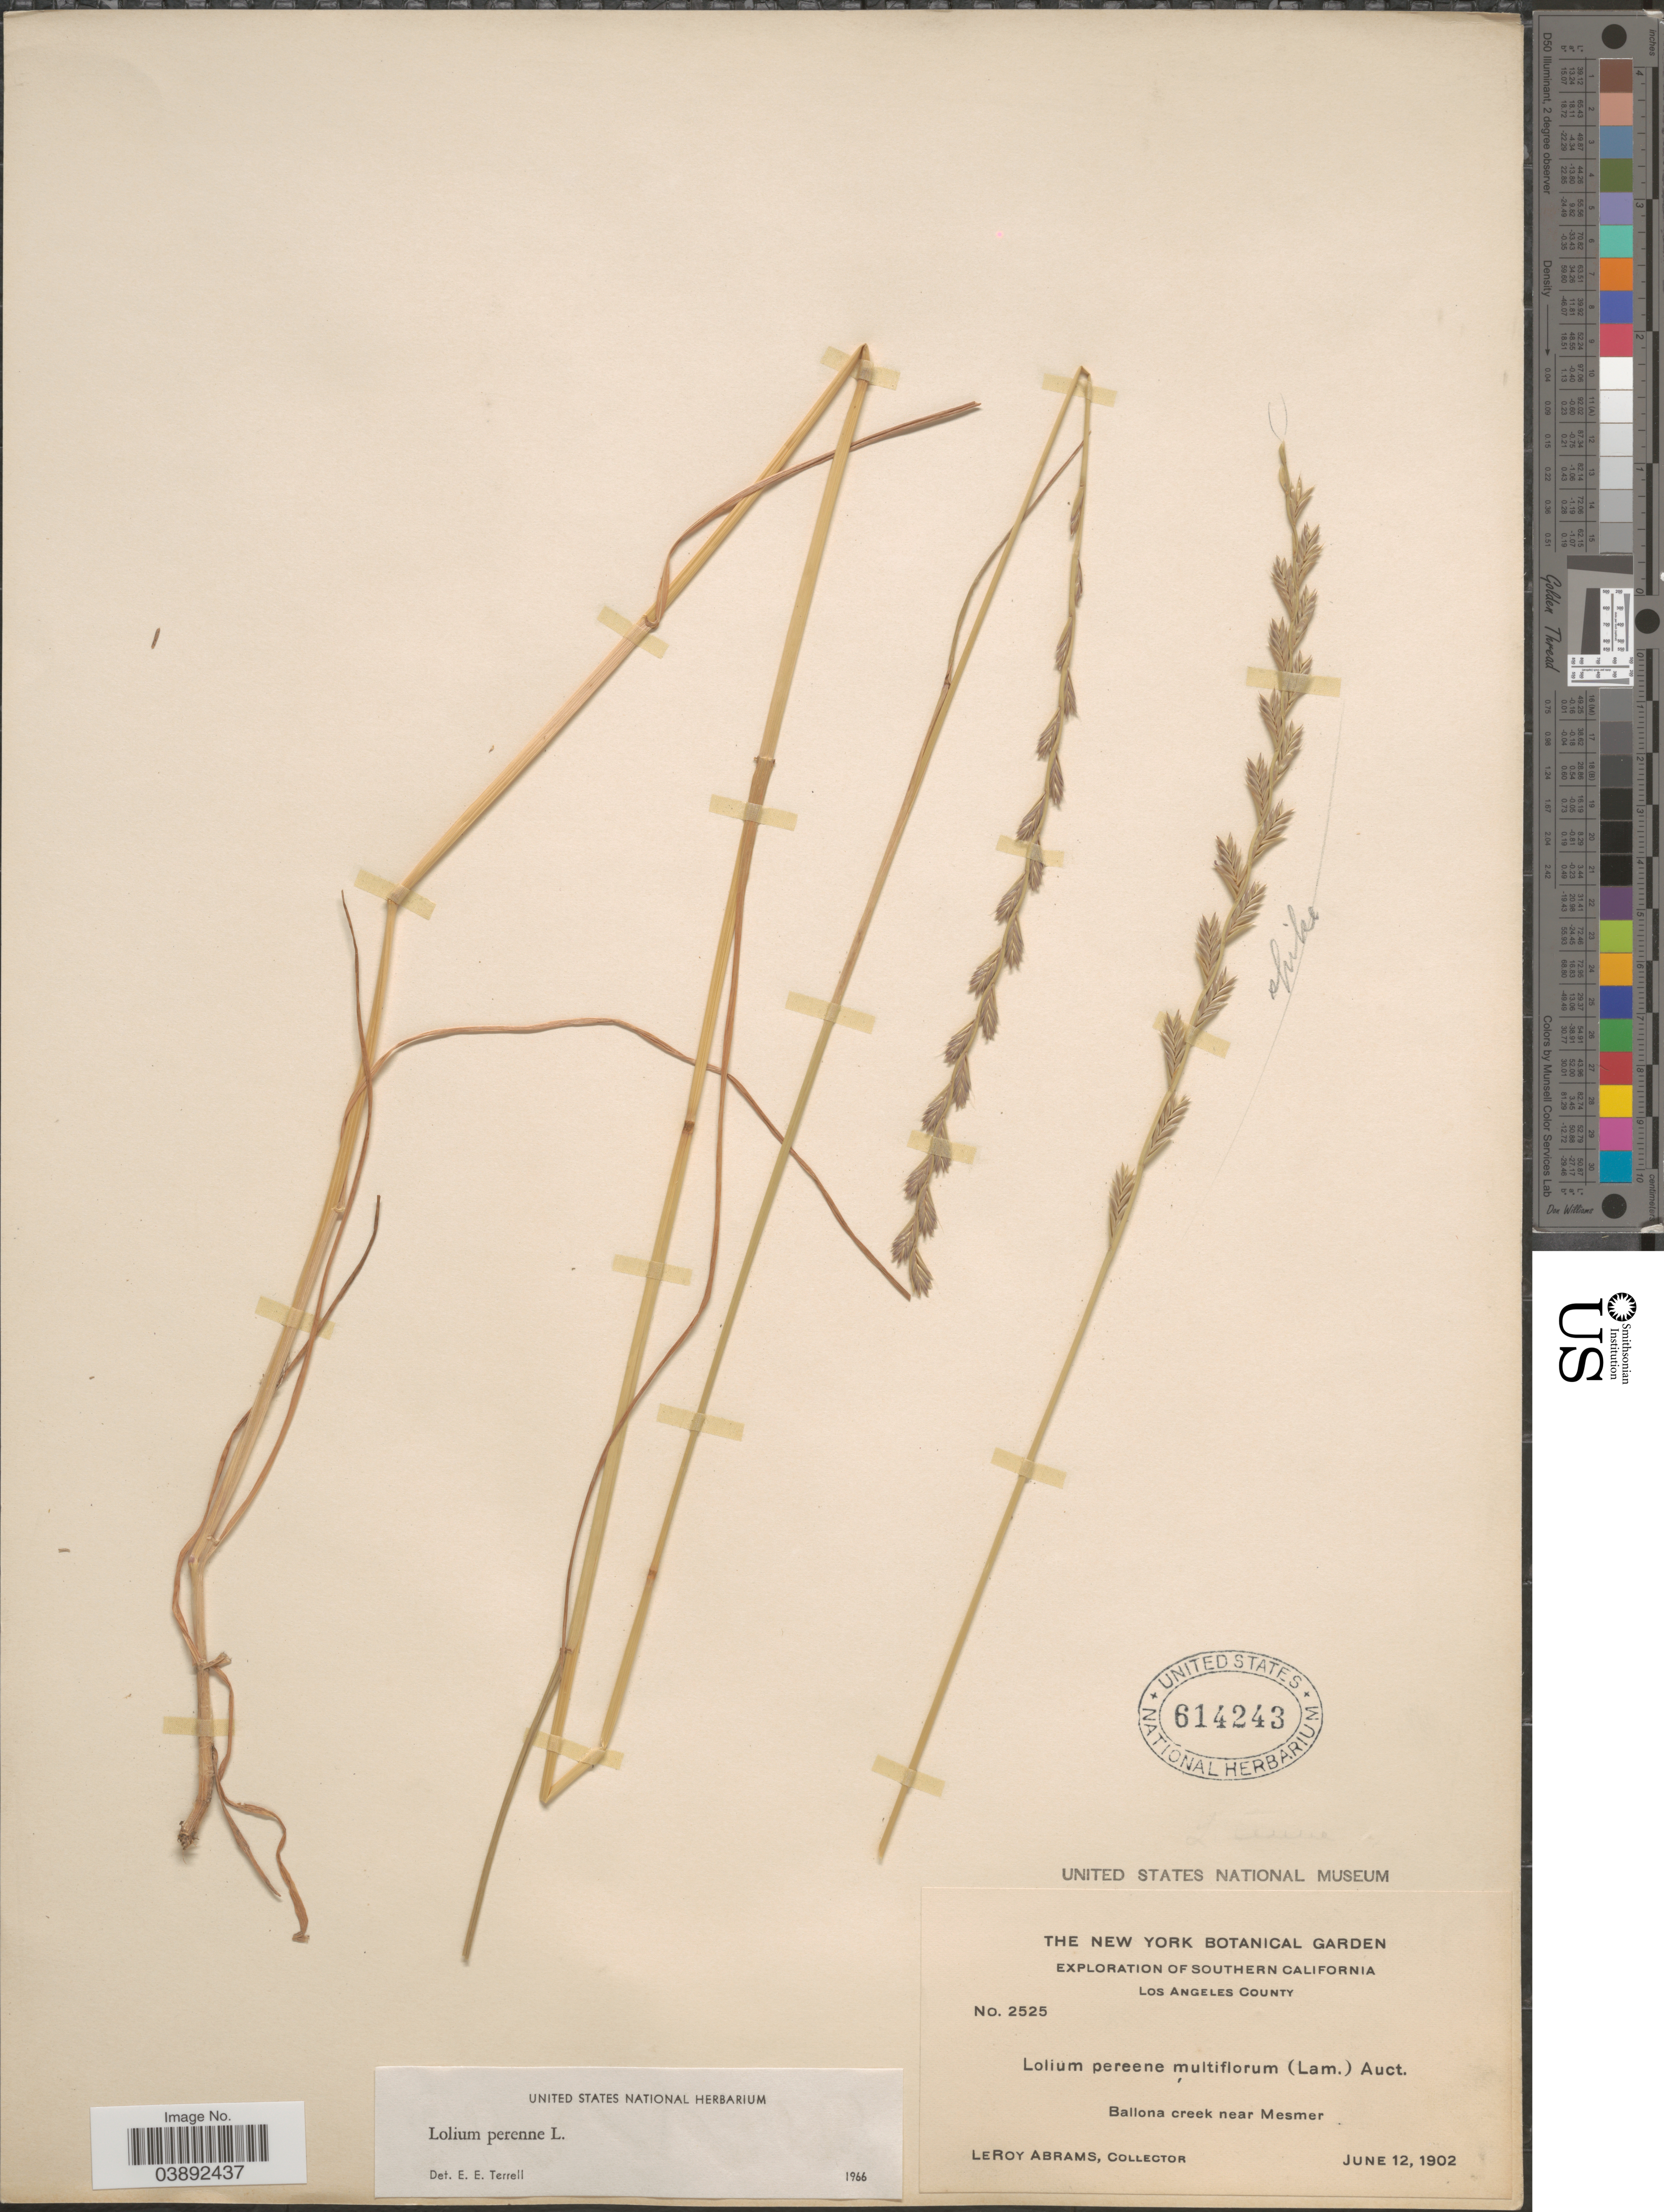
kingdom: Plantae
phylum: Tracheophyta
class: Liliopsida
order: Poales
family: Poaceae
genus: Lolium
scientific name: Lolium perenne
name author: L.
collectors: L. Abrams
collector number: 2525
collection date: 1902-06-12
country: United States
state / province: California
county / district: Los Angeles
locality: Southern California. Los Angeles County. Ballona creek near Mesmer.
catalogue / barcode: US 614243